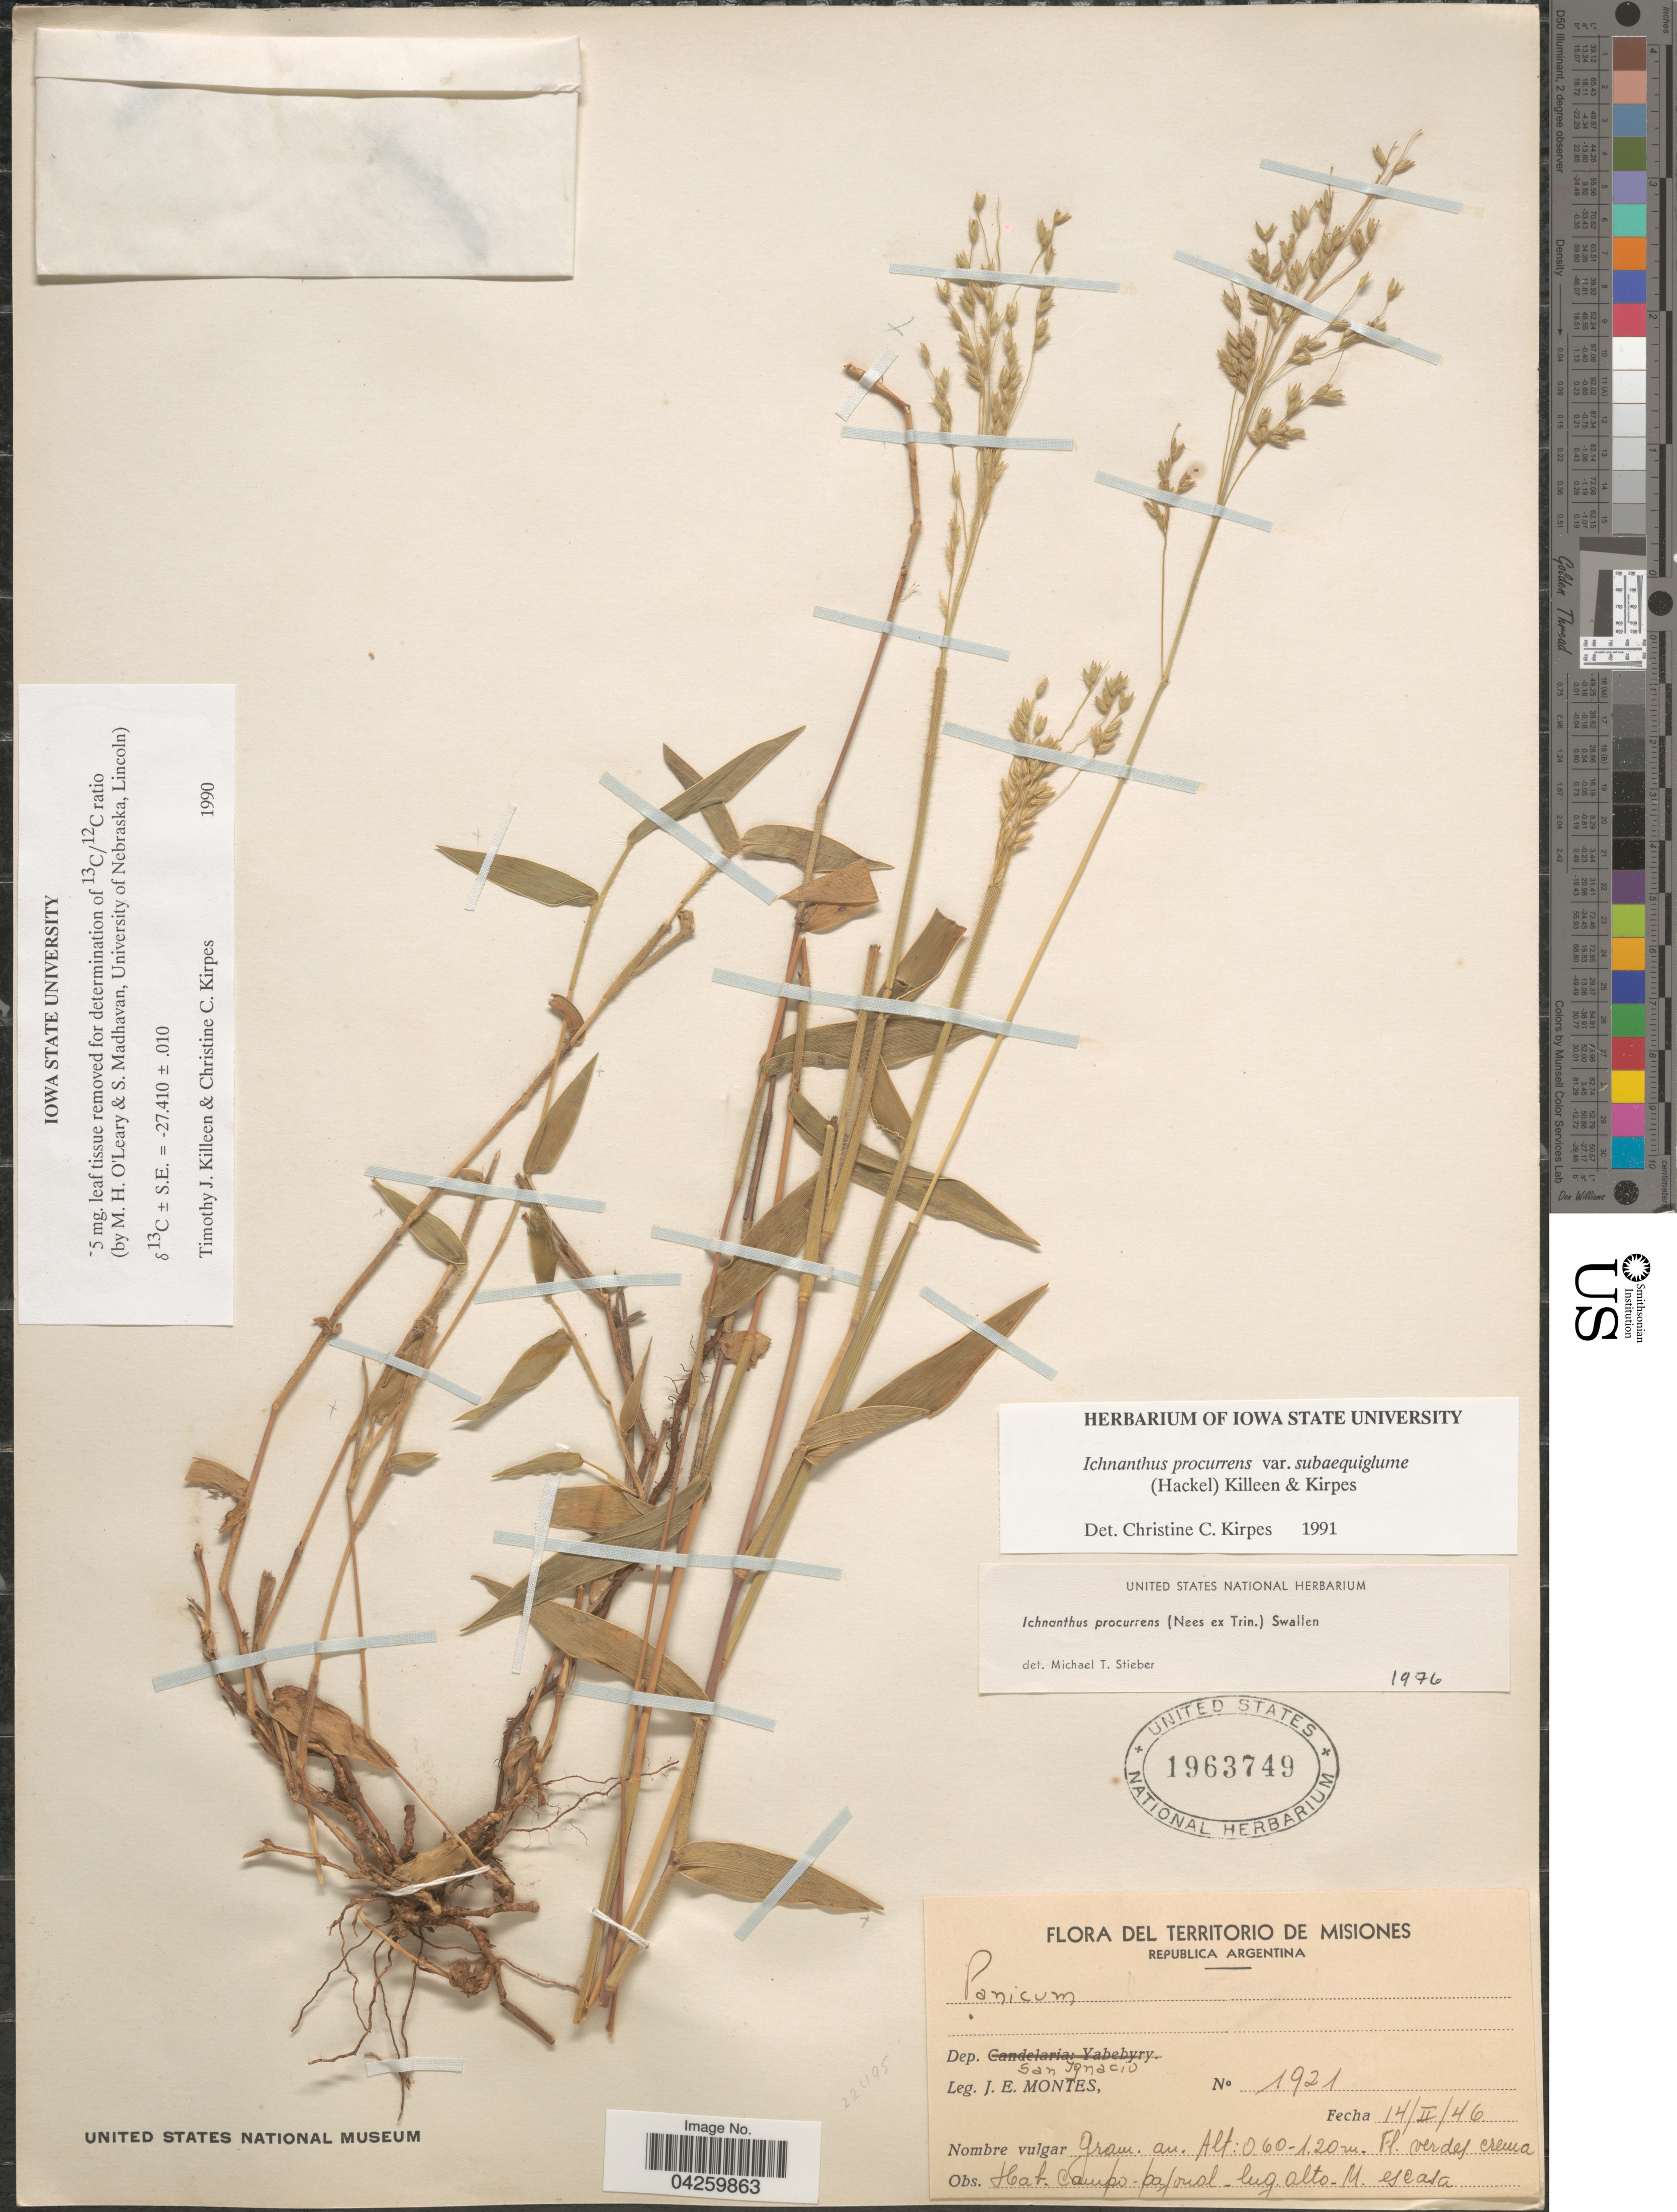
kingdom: Plantae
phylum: Tracheophyta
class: Liliopsida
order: Poales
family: Poaceae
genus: Ichnanthus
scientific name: Ichnanthus procurrens var. subaequiglume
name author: (Nees ex Trin.) Swallen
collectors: J. E. Montes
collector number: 1921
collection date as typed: Transcribed d/m/y: 14/2/46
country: Argentina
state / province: Misiones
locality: Dep. San Ignacio.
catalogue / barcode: US 1963749